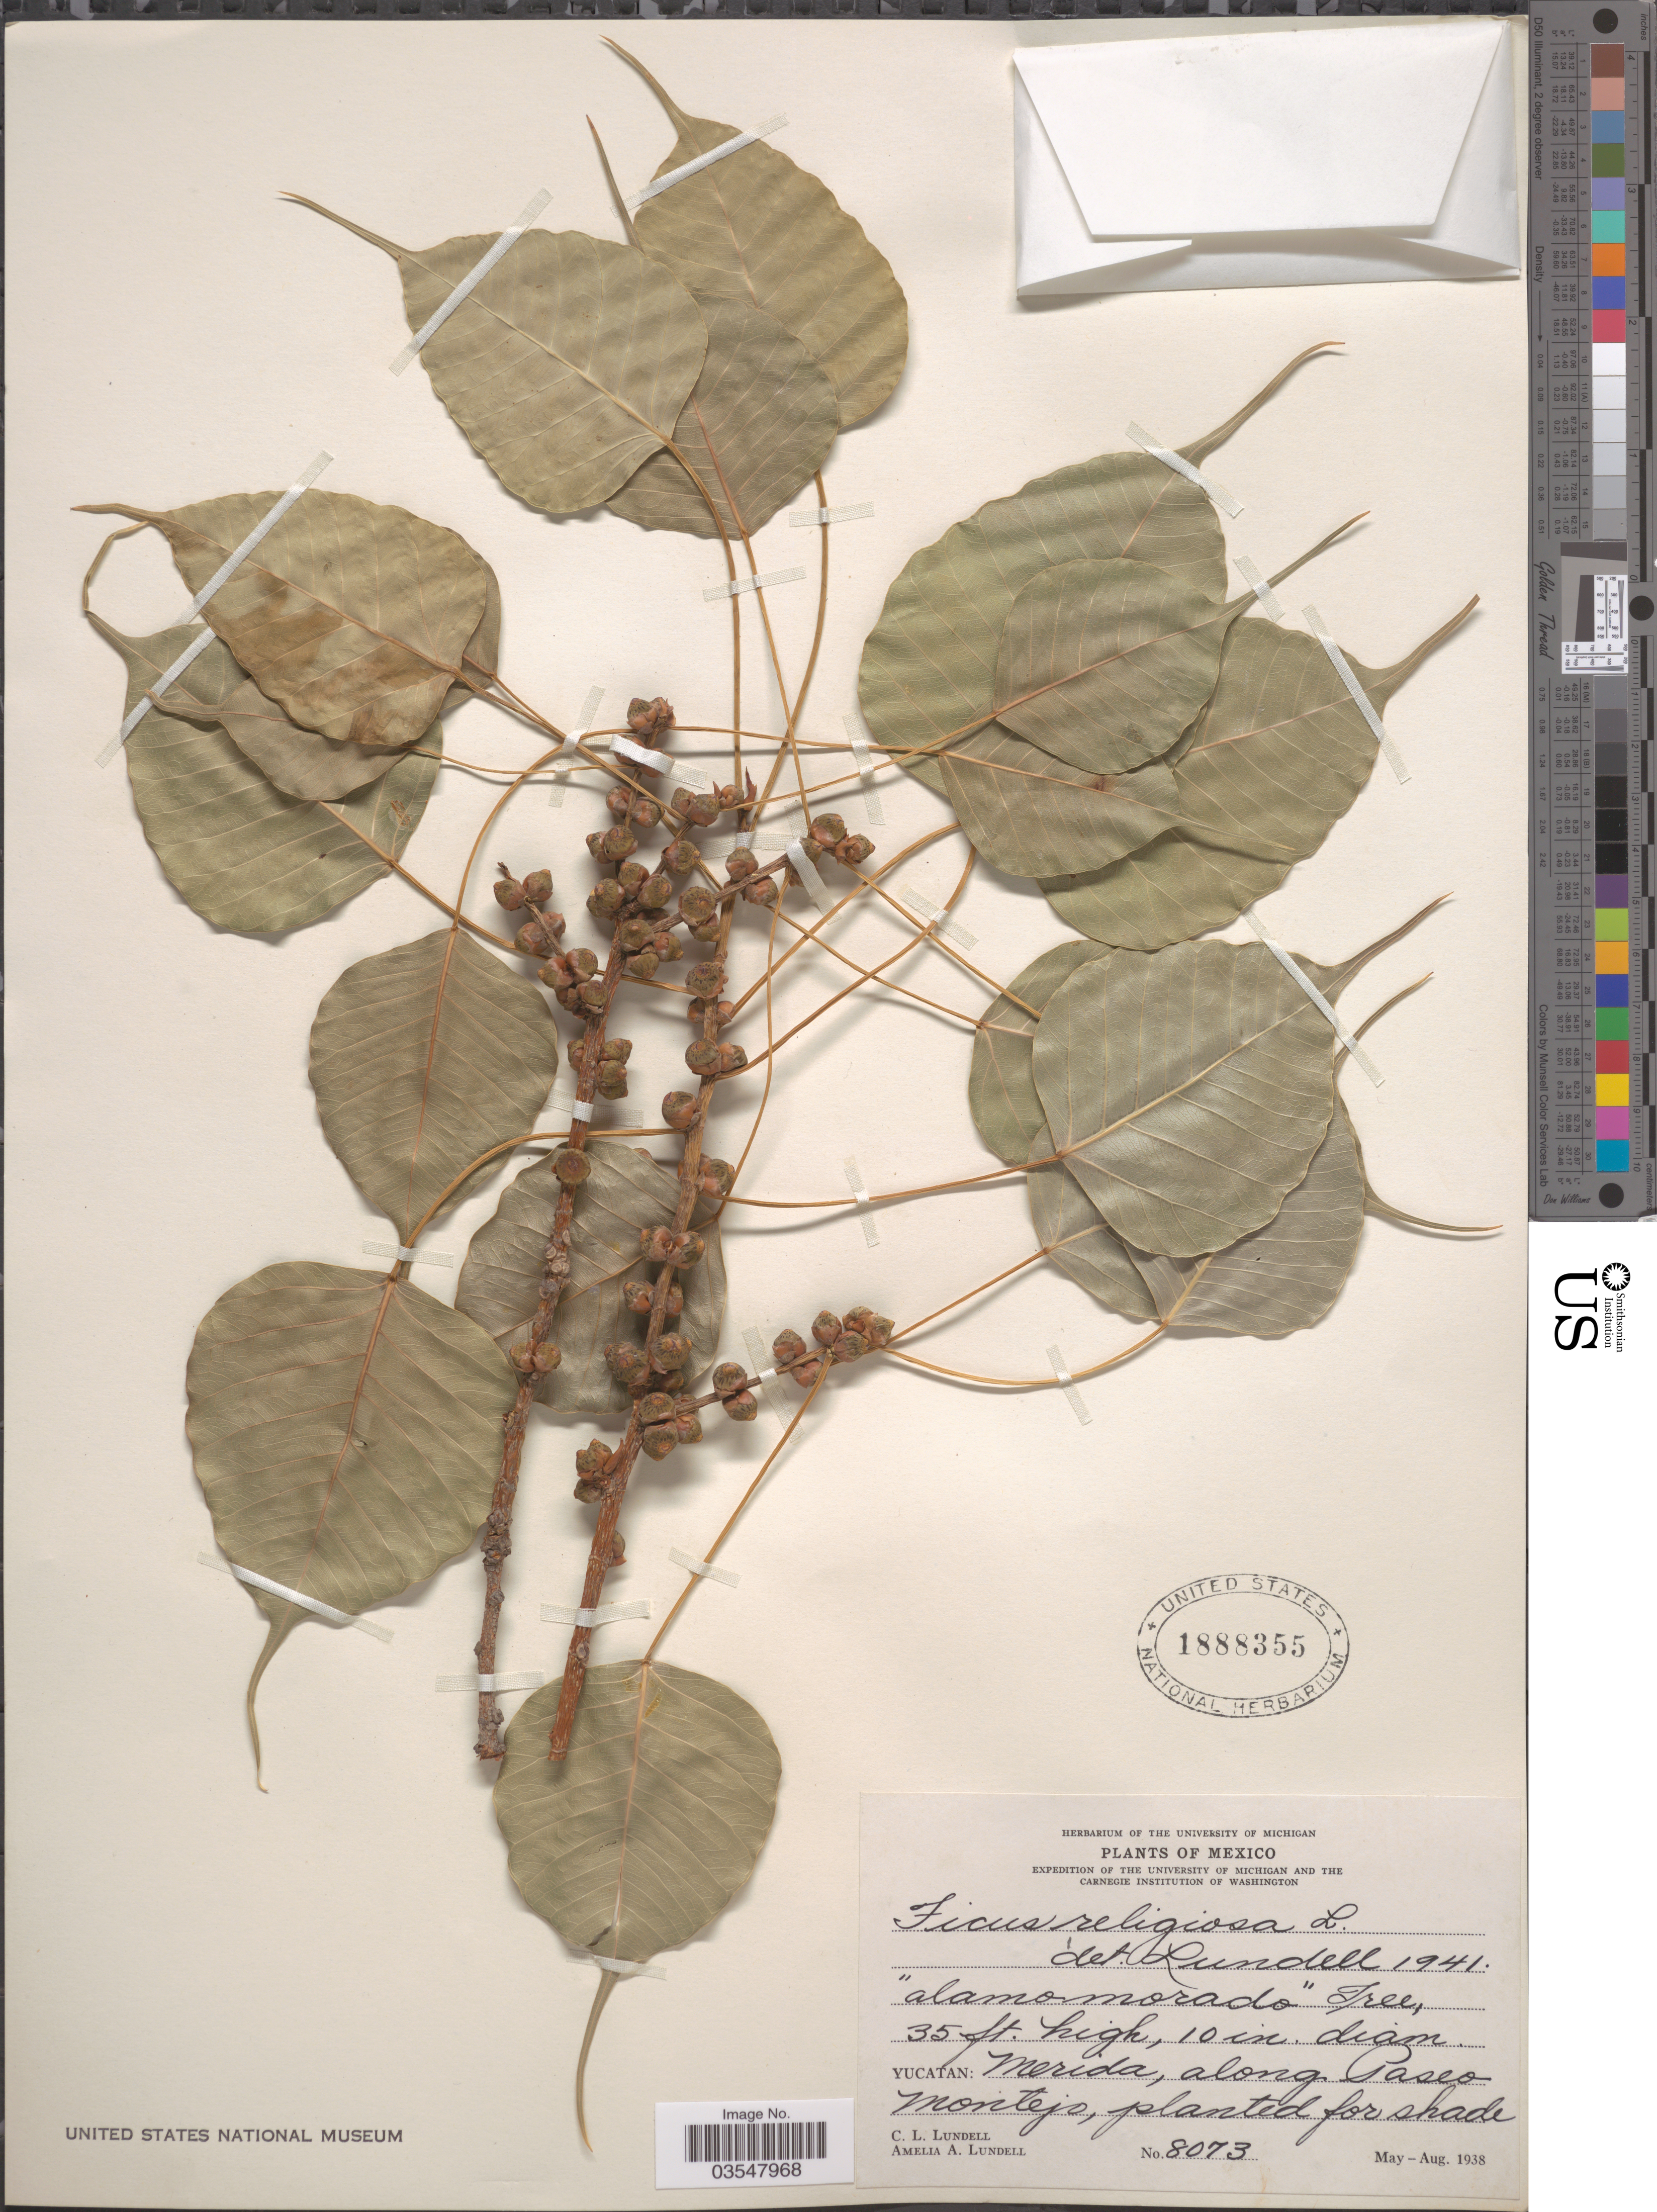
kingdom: Plantae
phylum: Tracheophyta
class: Magnoliopsida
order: Rosales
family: Moraceae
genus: Ficus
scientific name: Ficus religiosa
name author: L.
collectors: C. L. Lundell & A. A. Lundell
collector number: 8073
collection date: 1938-05/1938-08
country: Mexico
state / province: Yucatán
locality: Merida, along Paseo Montejo.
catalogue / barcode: US 1888355